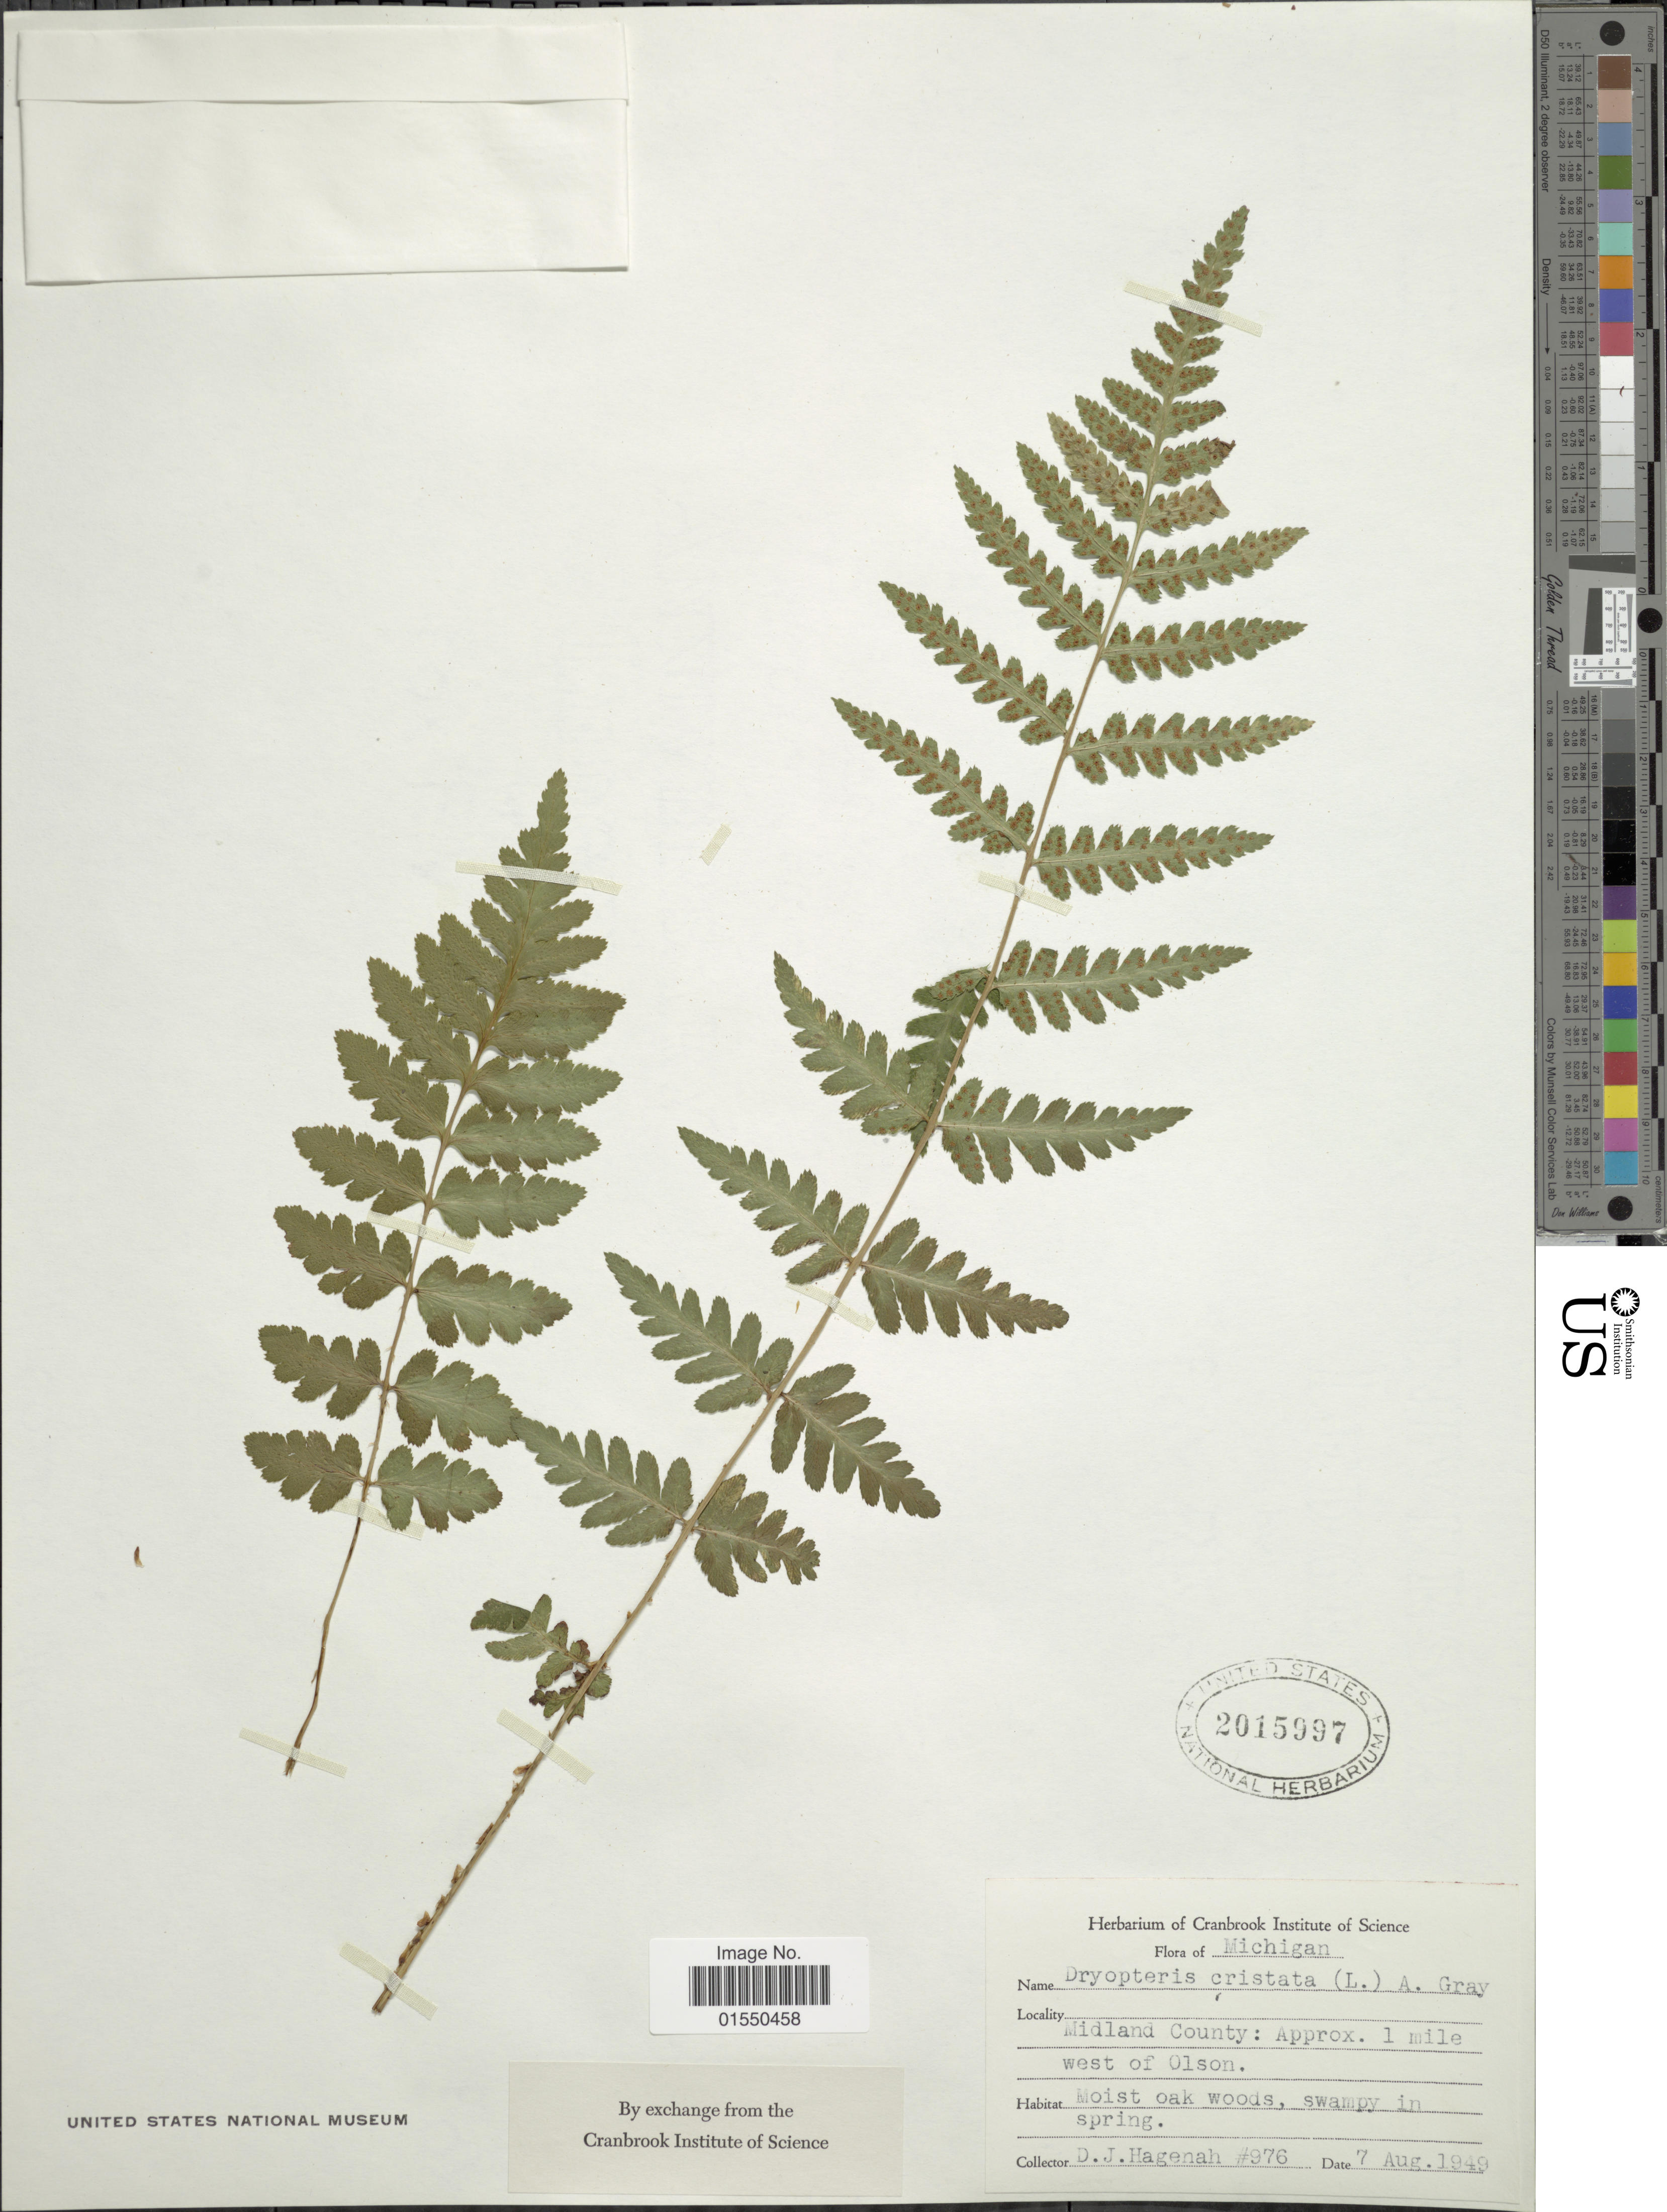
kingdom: Plantae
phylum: Tracheophyta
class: Polypodiopsida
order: Polypodiales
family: Dryopteridaceae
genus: Dryopteris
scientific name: Dryopteris cristata var. spinulosa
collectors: D. Hagenah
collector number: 976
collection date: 1949-08-07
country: United States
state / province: Michigan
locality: Midland County: Approx. 1 mile west of Olson, Moist oak woods, swamp in spring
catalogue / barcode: US 2015997